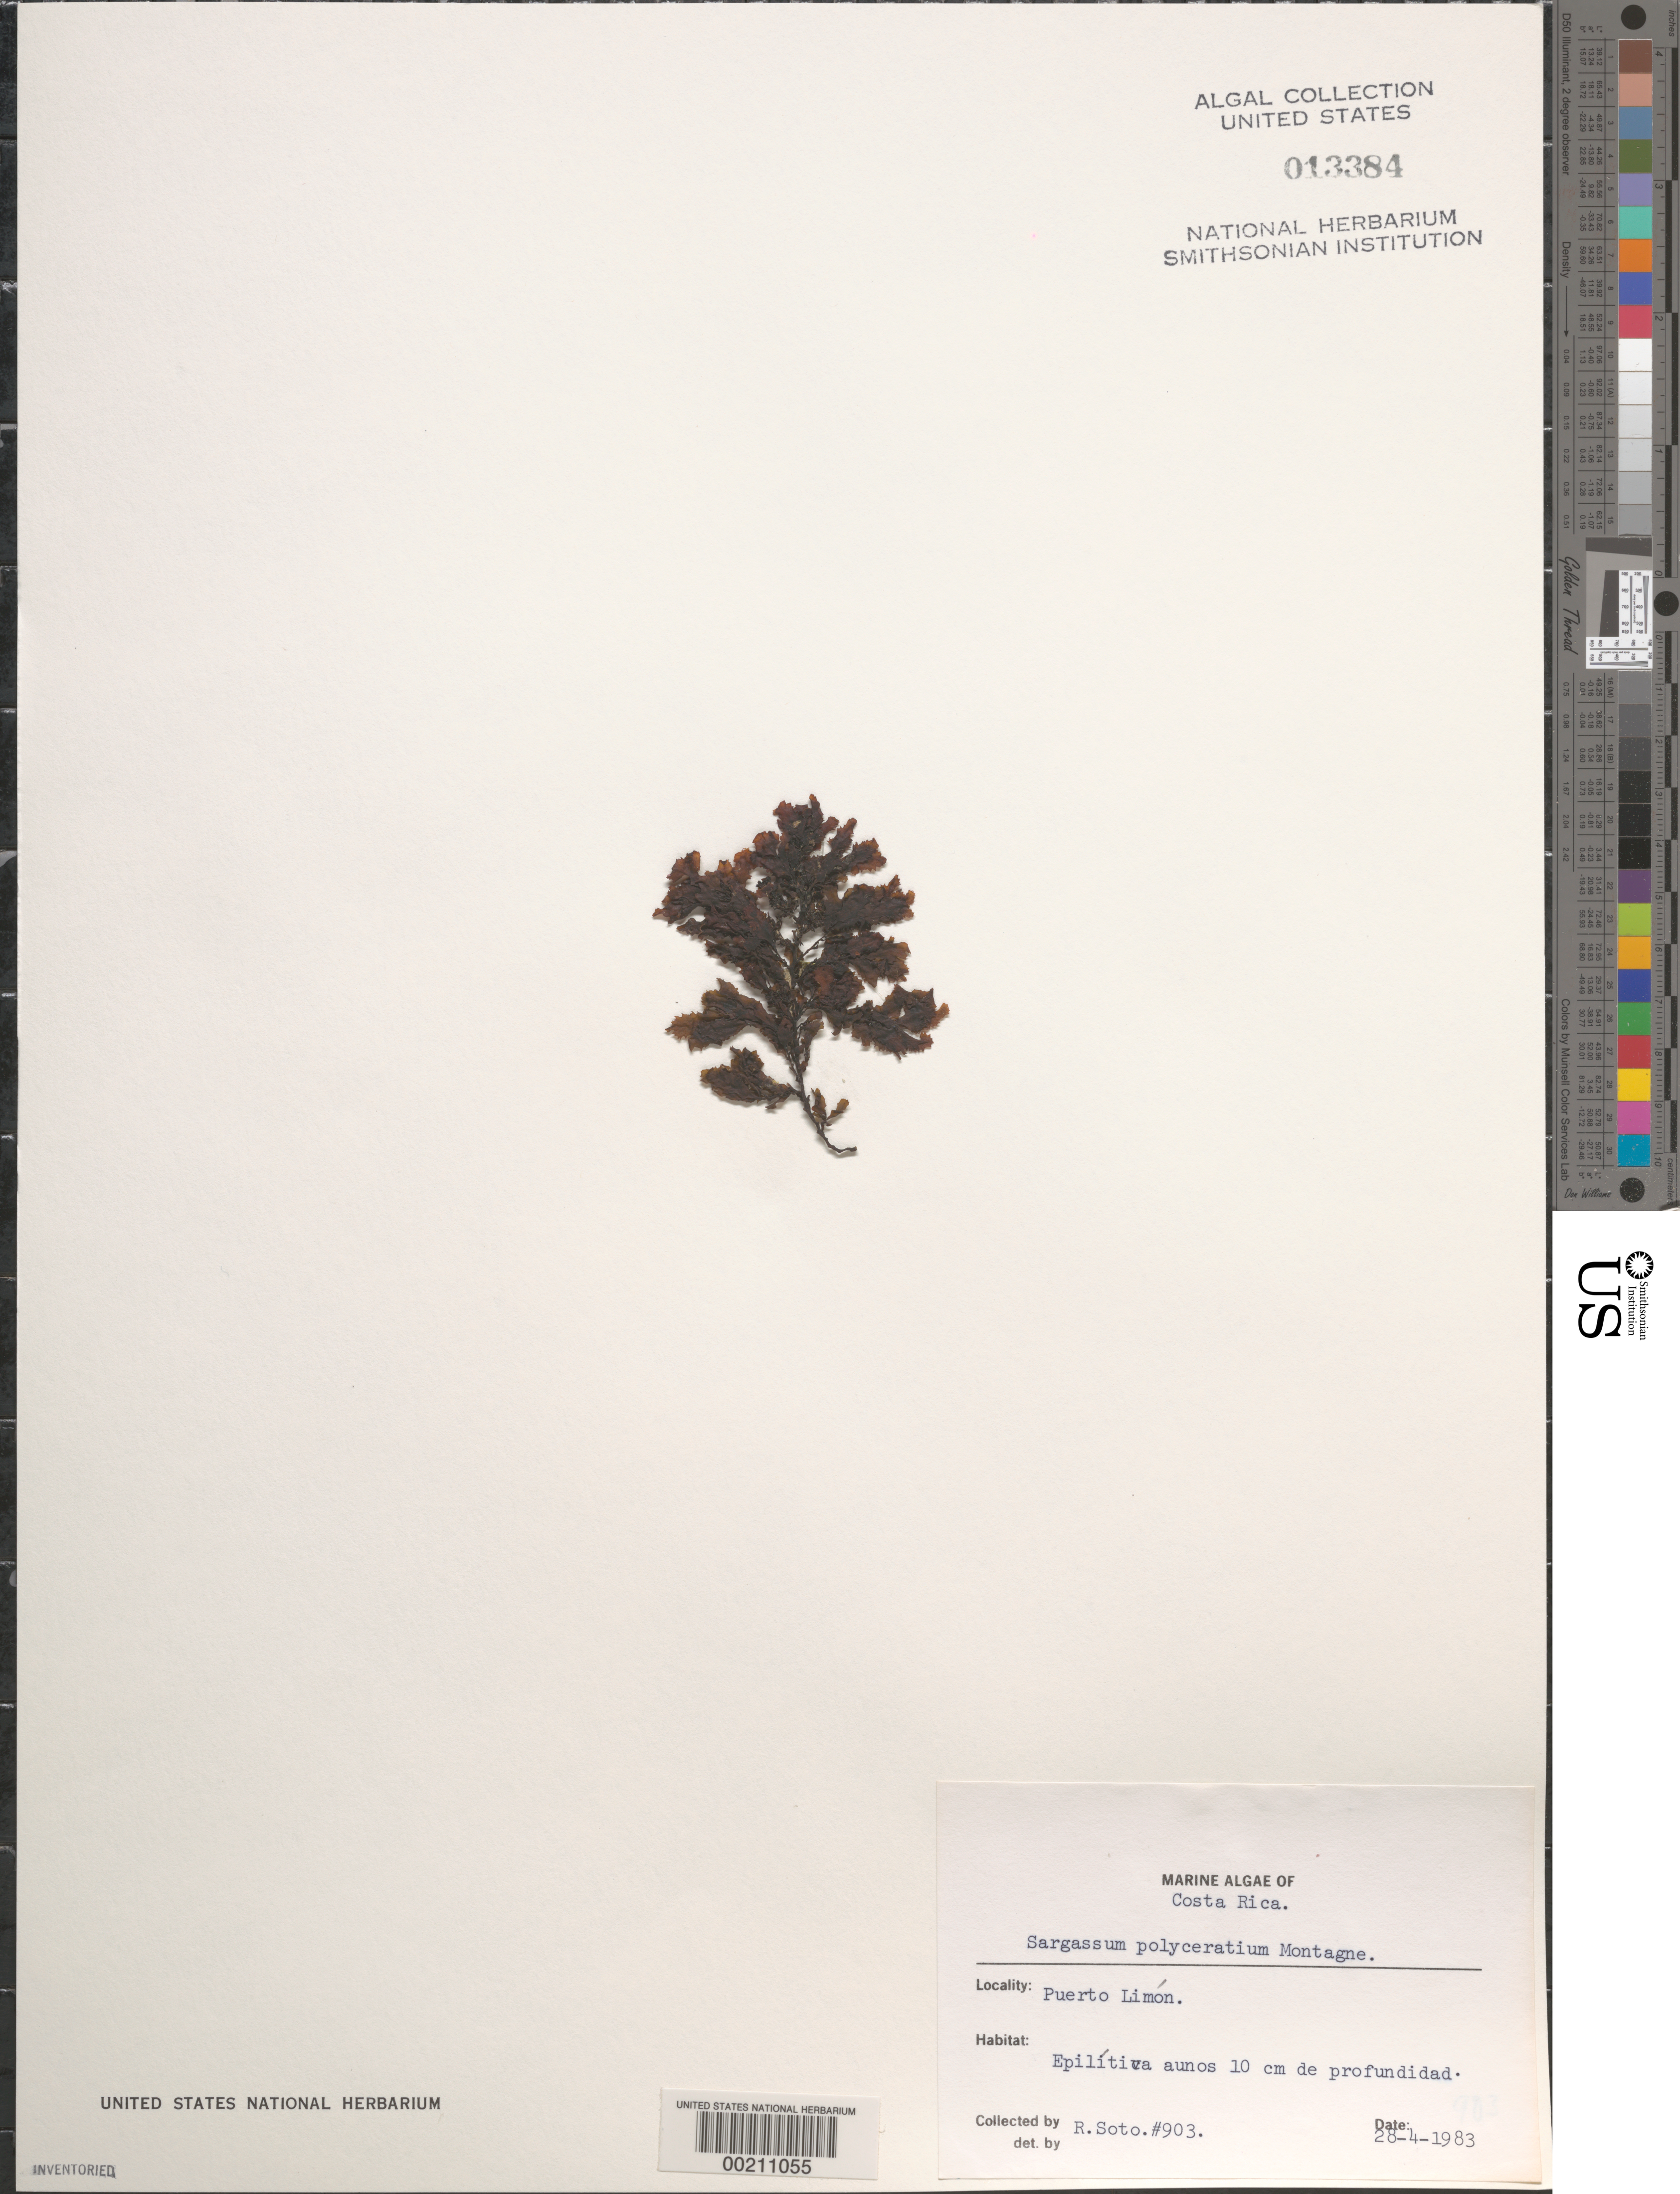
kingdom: Chromista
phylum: Ochrophyta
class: Phaeophyceae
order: Fucales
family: Sargassaceae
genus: Sargassum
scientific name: Sargassum polyceratium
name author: Mont.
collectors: R. Soto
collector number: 903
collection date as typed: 28 Apr 1983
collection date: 1983-04-28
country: Costa Rica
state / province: Limón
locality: Puerto limon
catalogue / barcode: US 13384